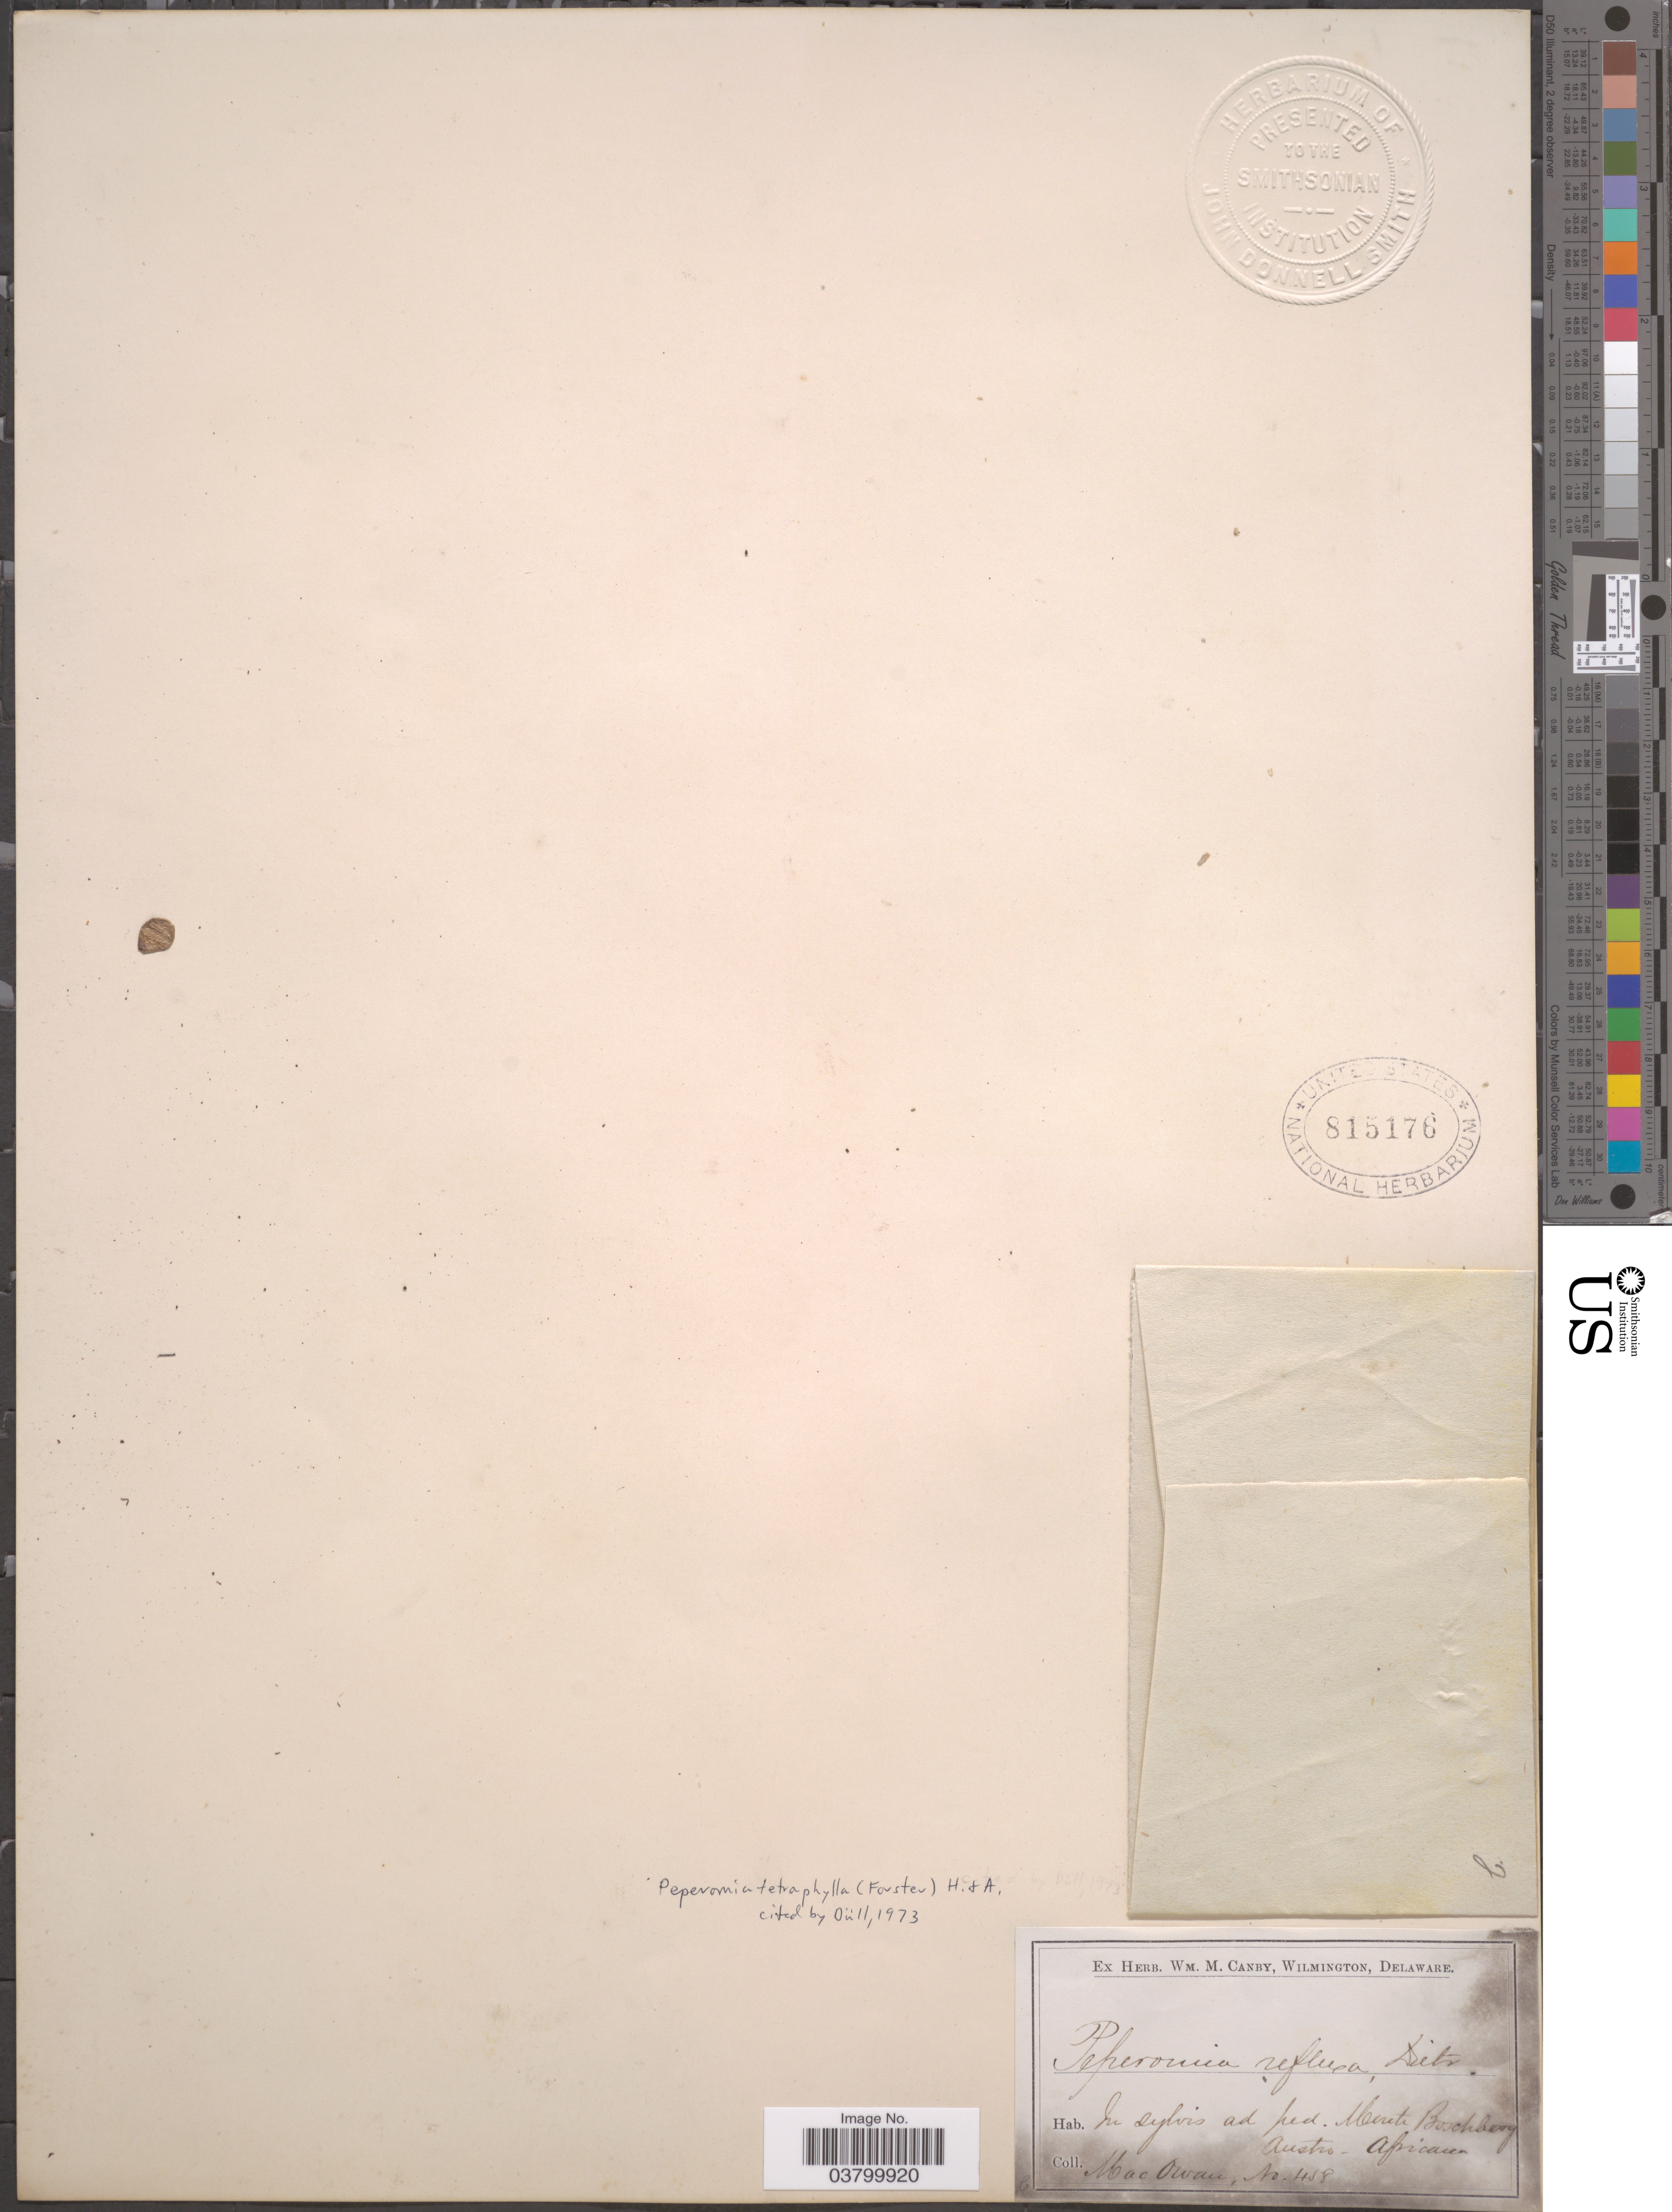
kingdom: Plantae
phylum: Tracheophyta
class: Magnoliopsida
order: Piperales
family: Piperaceae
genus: Peperomia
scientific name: Peperomia tetraphylla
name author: (G. Forst.) Hook. & Arn.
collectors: MacOwan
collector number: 458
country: South Africa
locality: In sylvio ad ped. Monte Boschberg. Austro-African.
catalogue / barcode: US 815176